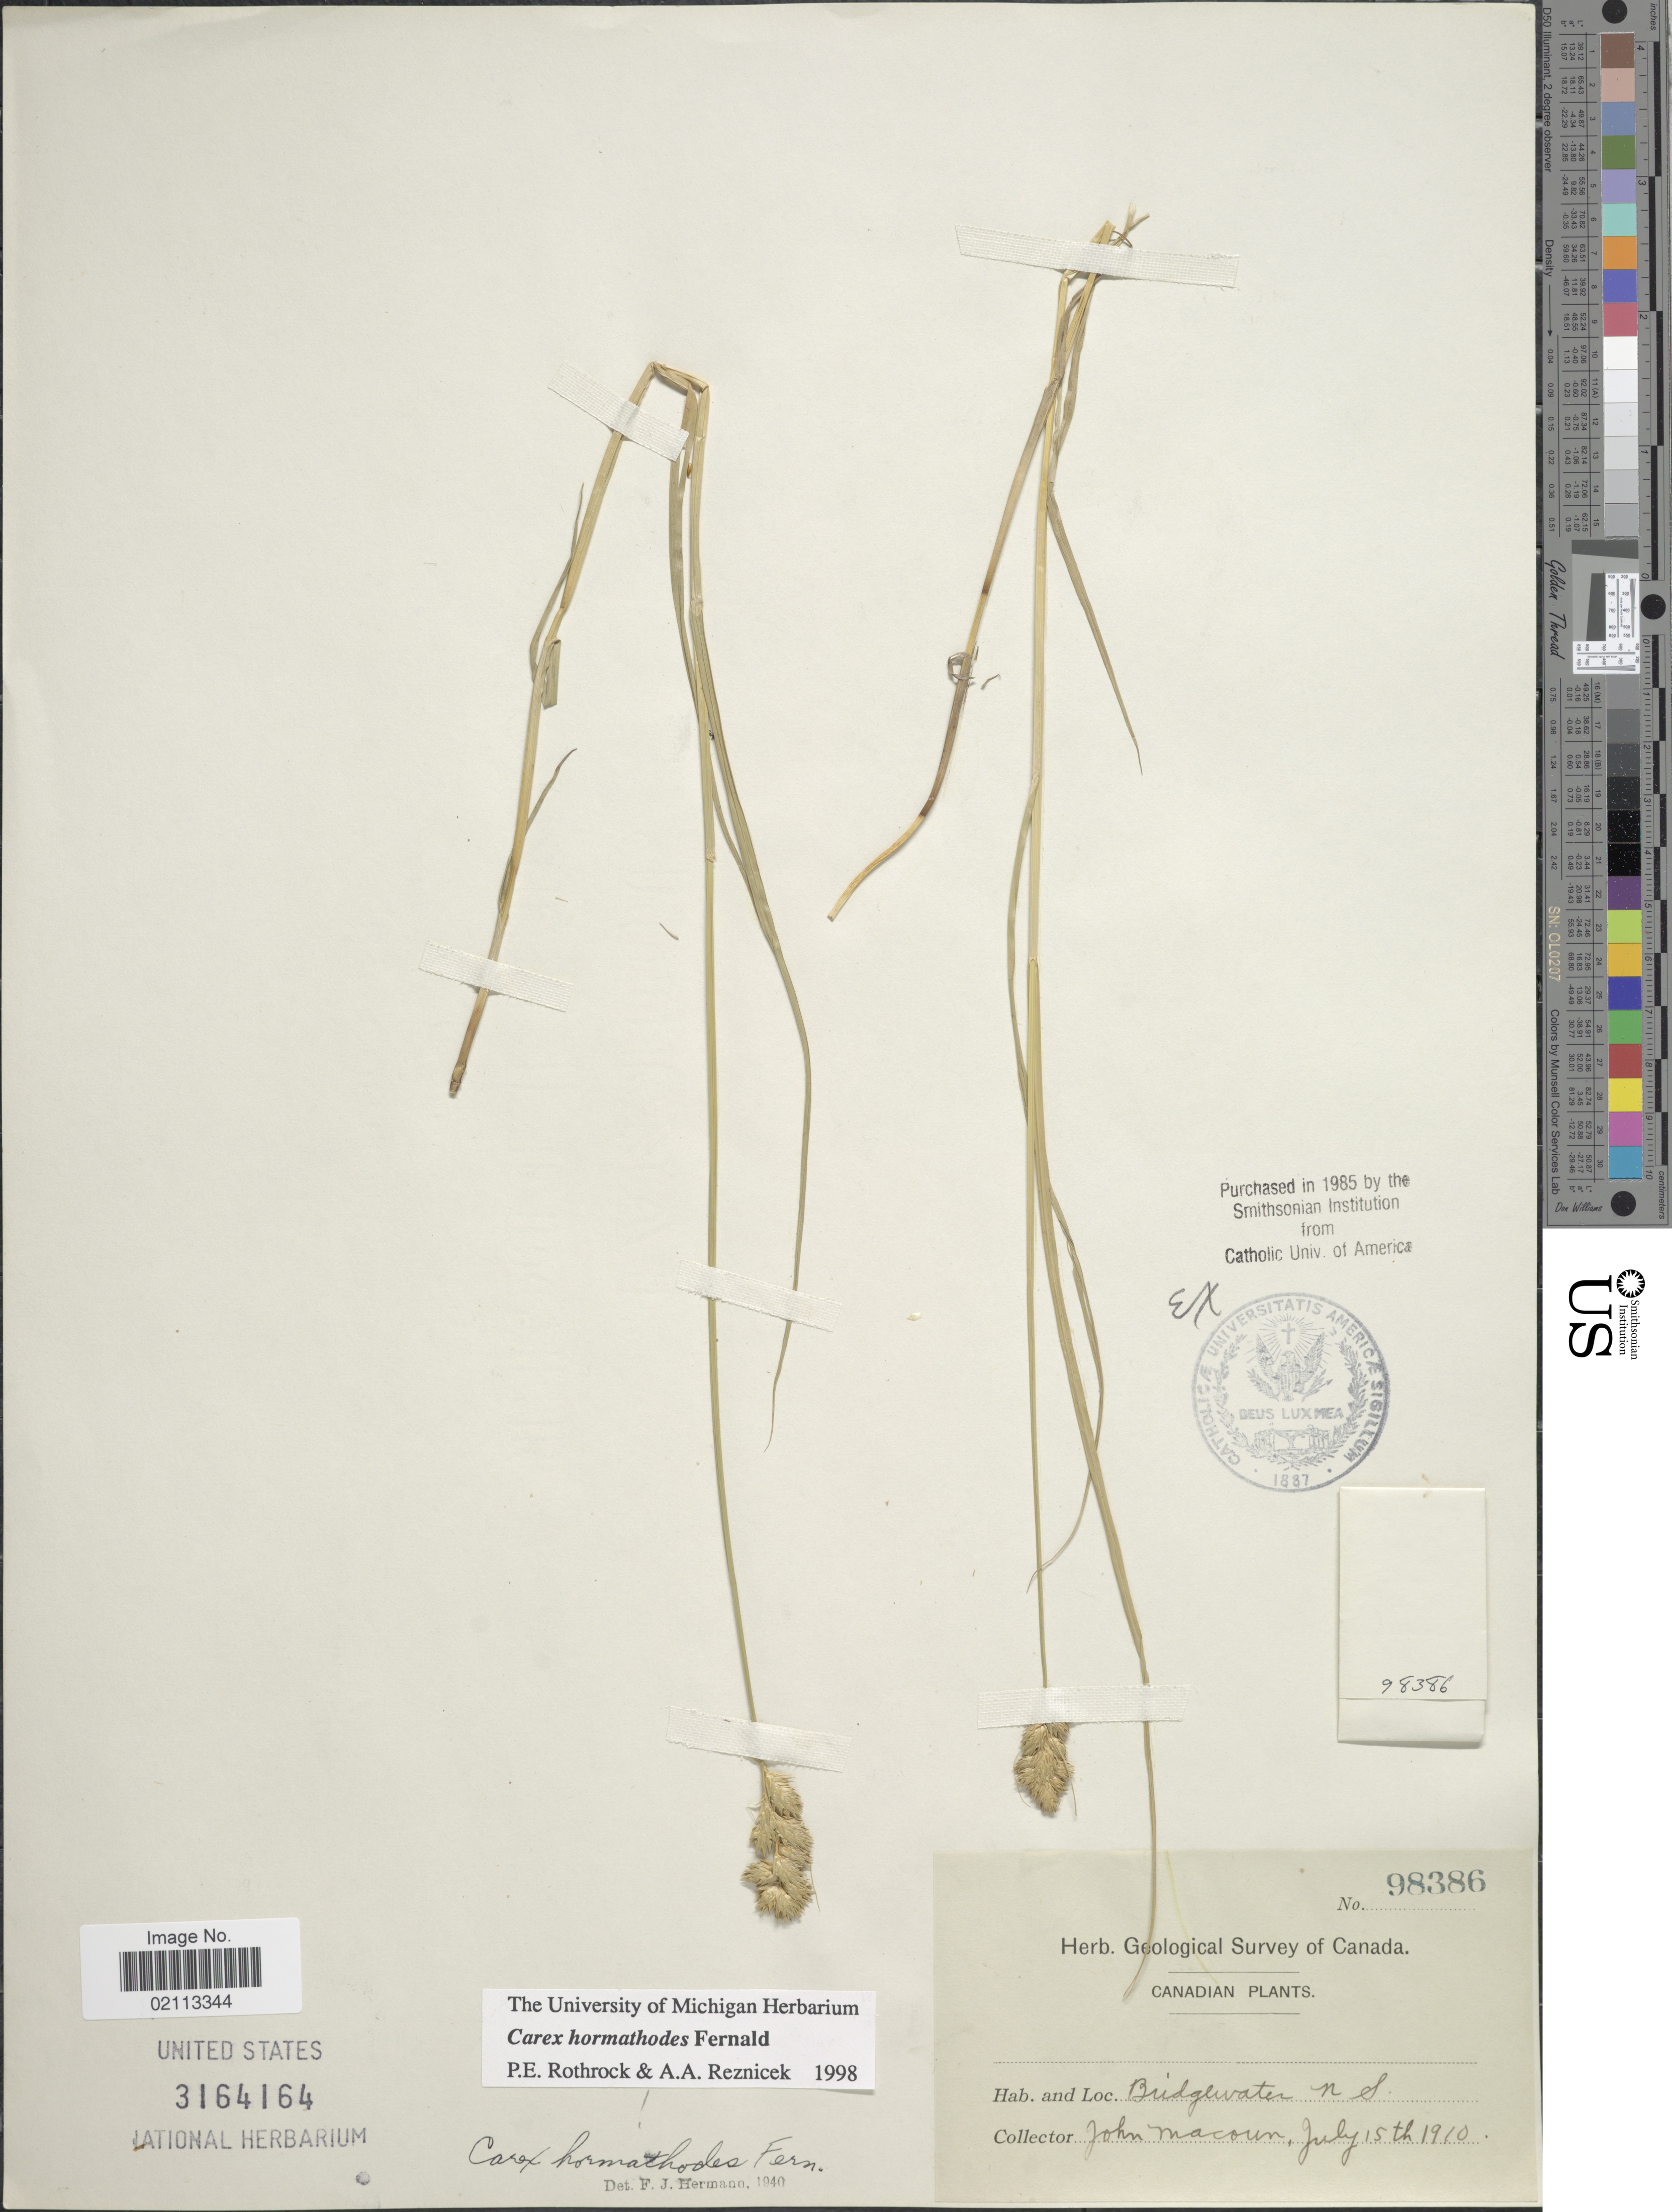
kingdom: Plantae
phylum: Tracheophyta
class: Liliopsida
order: Poales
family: Cyperaceae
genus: Carex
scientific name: Carex hormathodes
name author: Fernald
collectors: J. Macoun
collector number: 98386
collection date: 1910-07-15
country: Canada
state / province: Nova Scotia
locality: Bridgewater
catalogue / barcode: US 3164164